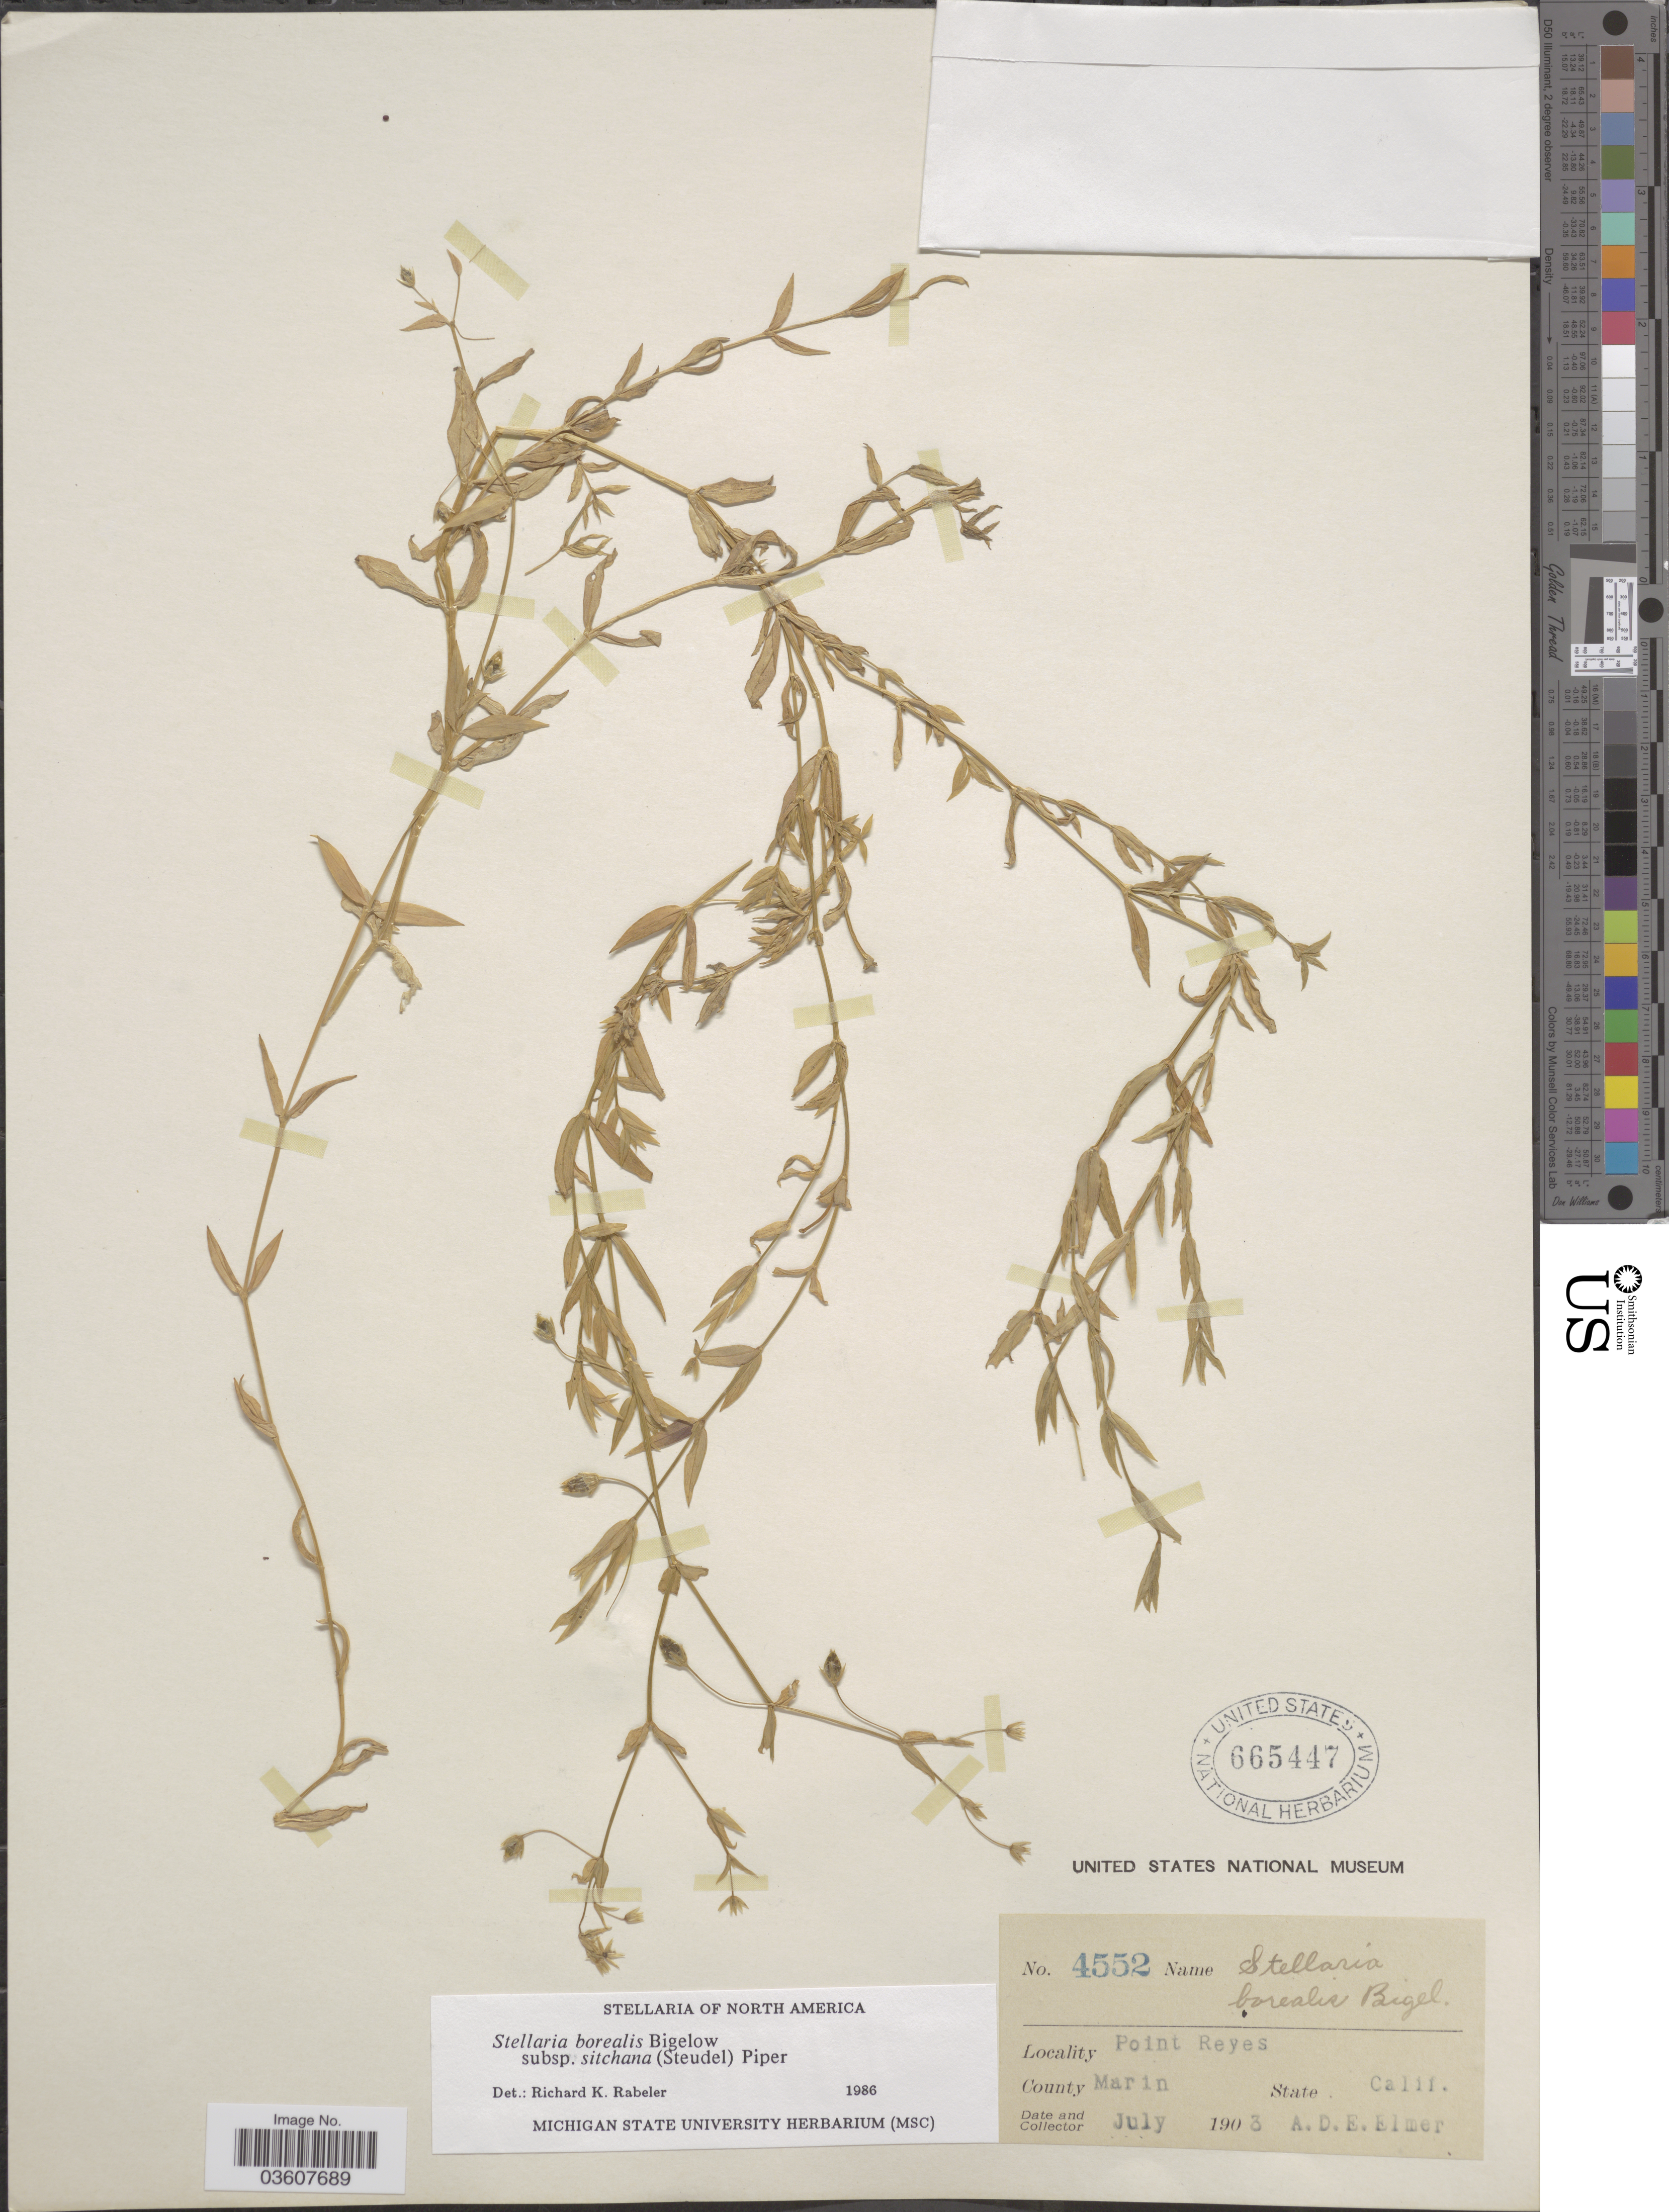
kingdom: Plantae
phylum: Tracheophyta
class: Magnoliopsida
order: Caryophyllales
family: Caryophyllaceae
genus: Stellaria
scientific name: Stellaria borealis subsp. sitchana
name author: (Steud.) Piper & Beattie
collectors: A. D. E. Elmer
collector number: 4552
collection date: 1903-07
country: United States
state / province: California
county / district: Marin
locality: Point Reyes. County Marin.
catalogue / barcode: US 665447